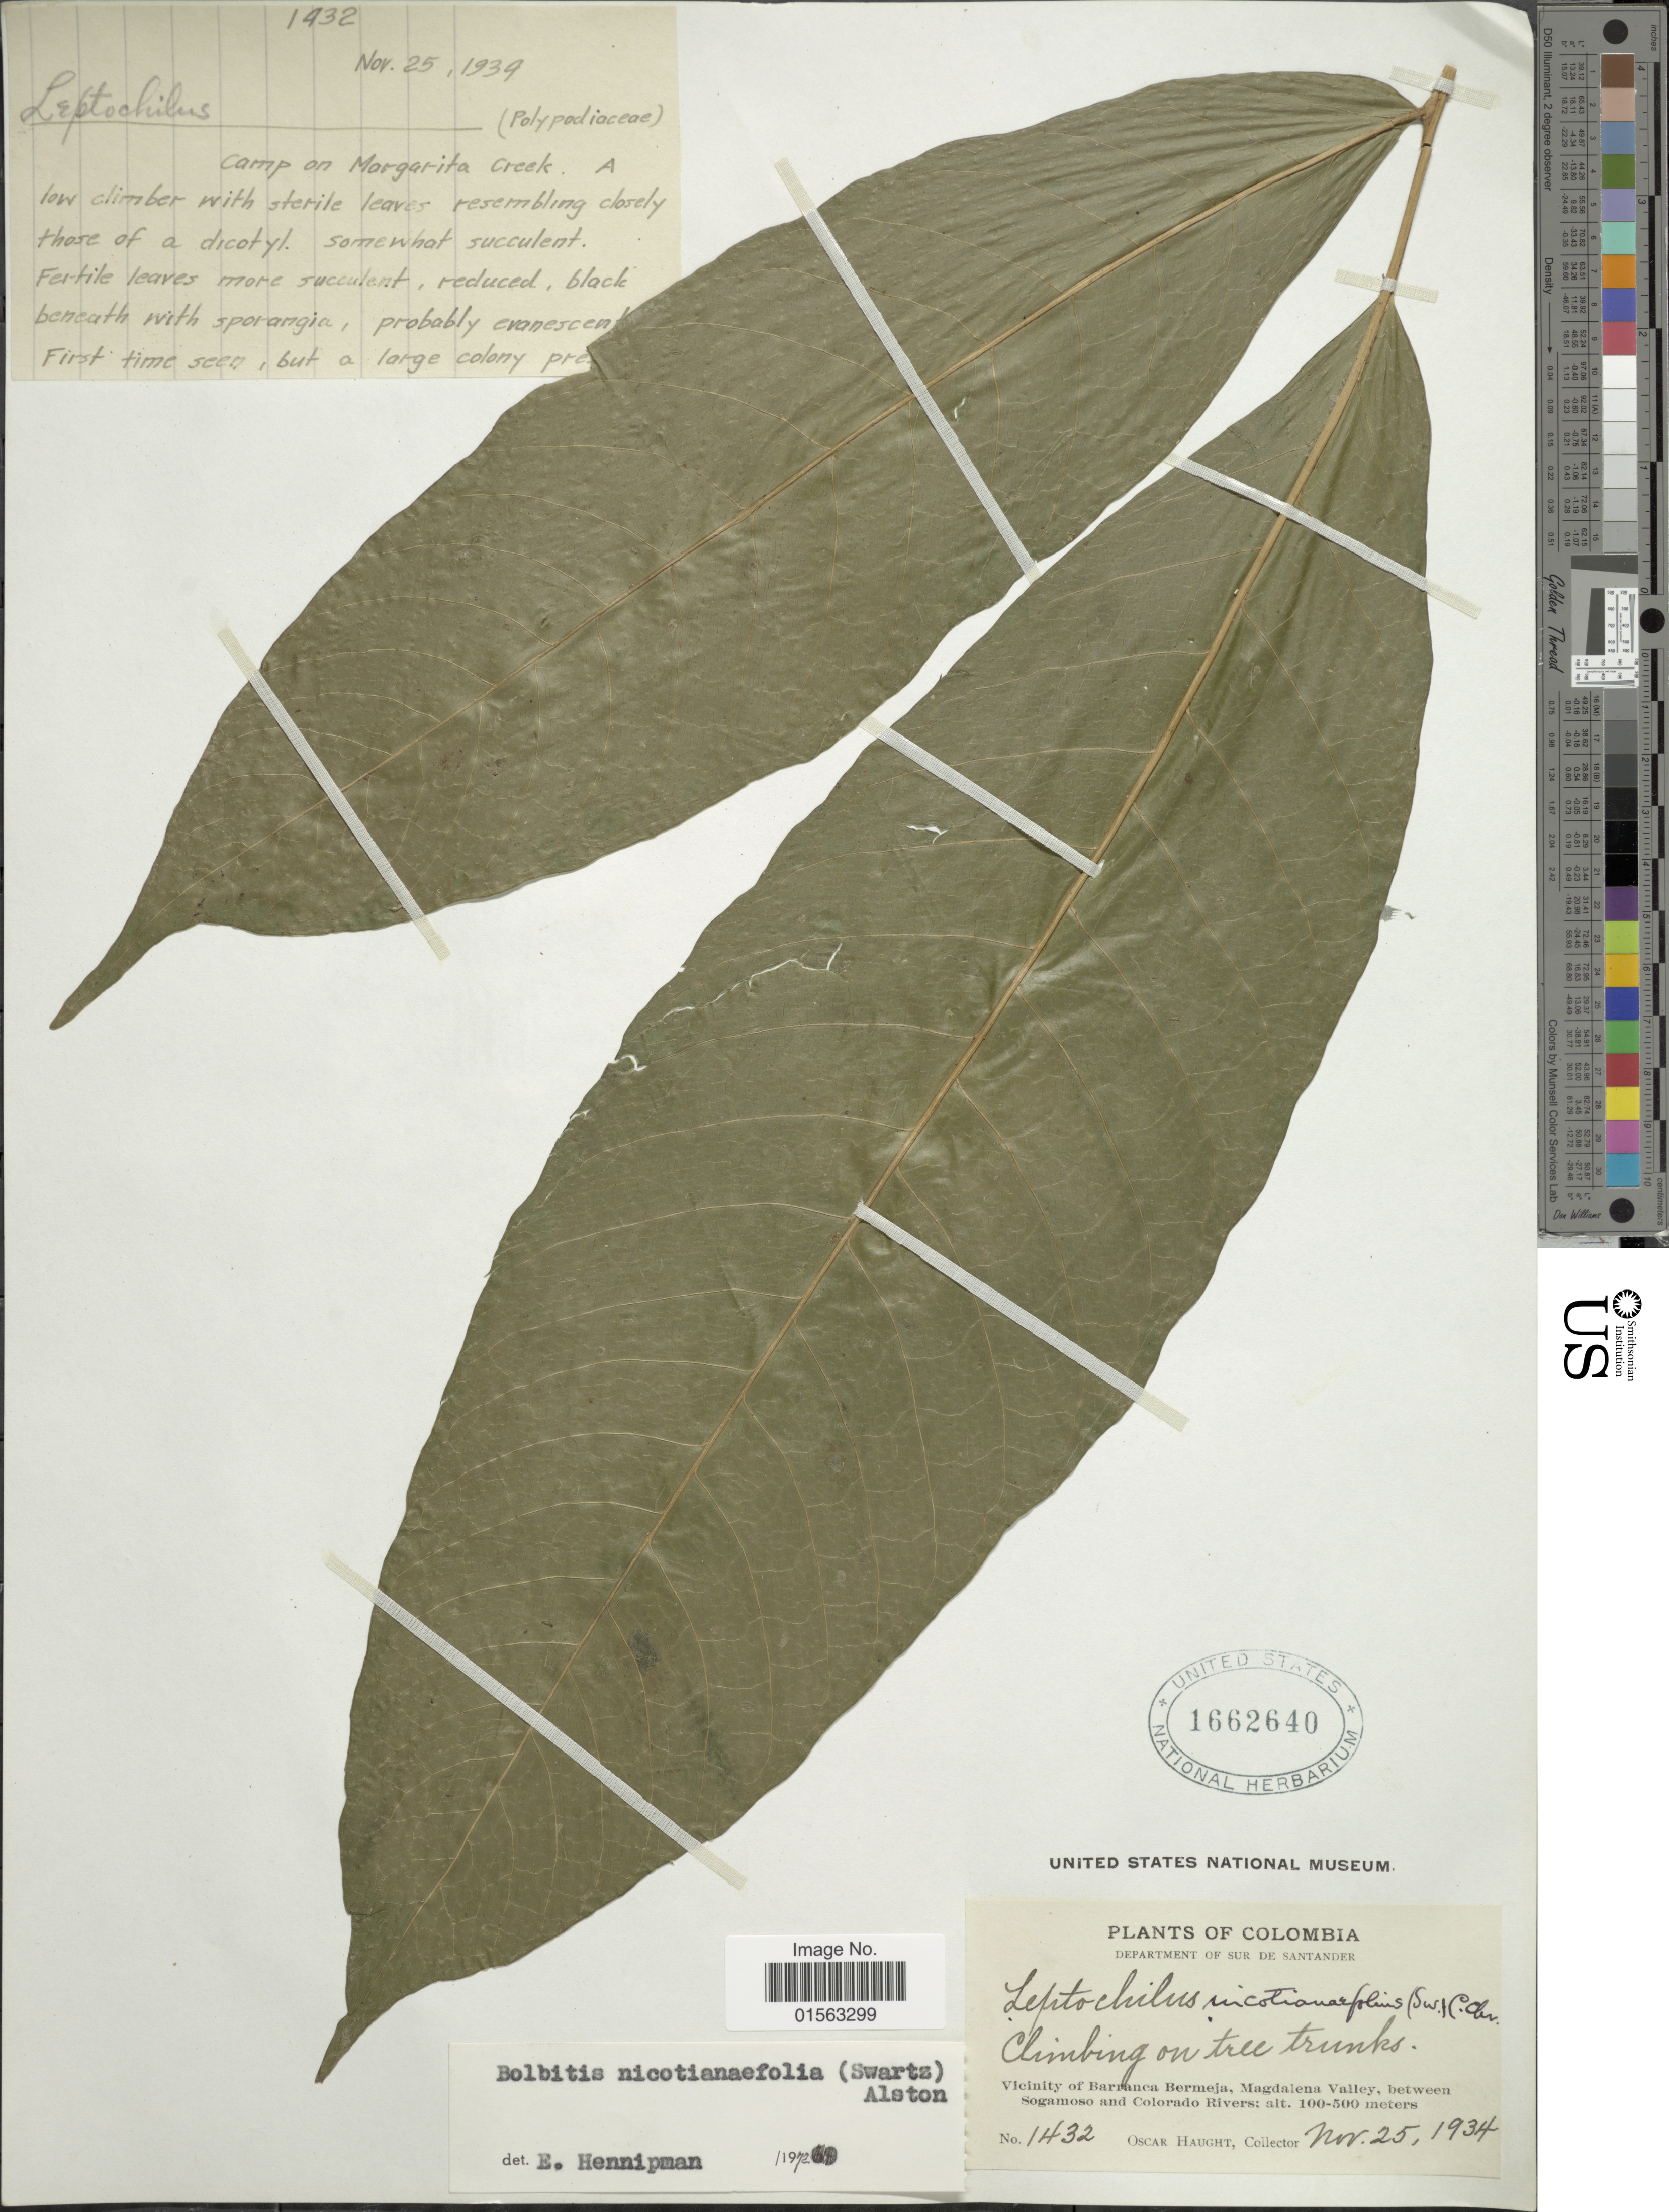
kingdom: Plantae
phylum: Tracheophyta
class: Polypodiopsida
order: Polypodiales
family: Dryopteridaceae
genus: Mickelia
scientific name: Mickelia nicotianifolia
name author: (Sw.) R.C. Moran et al.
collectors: O. L. Haught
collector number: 1432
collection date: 1934-11-25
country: Colombia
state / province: Santander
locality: Colombia, Department of Sur de Santander, Vicinity of Barranca Bermeja, Magdalena Valley, between Sogamoso and Colorado Rivers, Camp on Margarita Creek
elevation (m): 100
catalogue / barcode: US 1662640